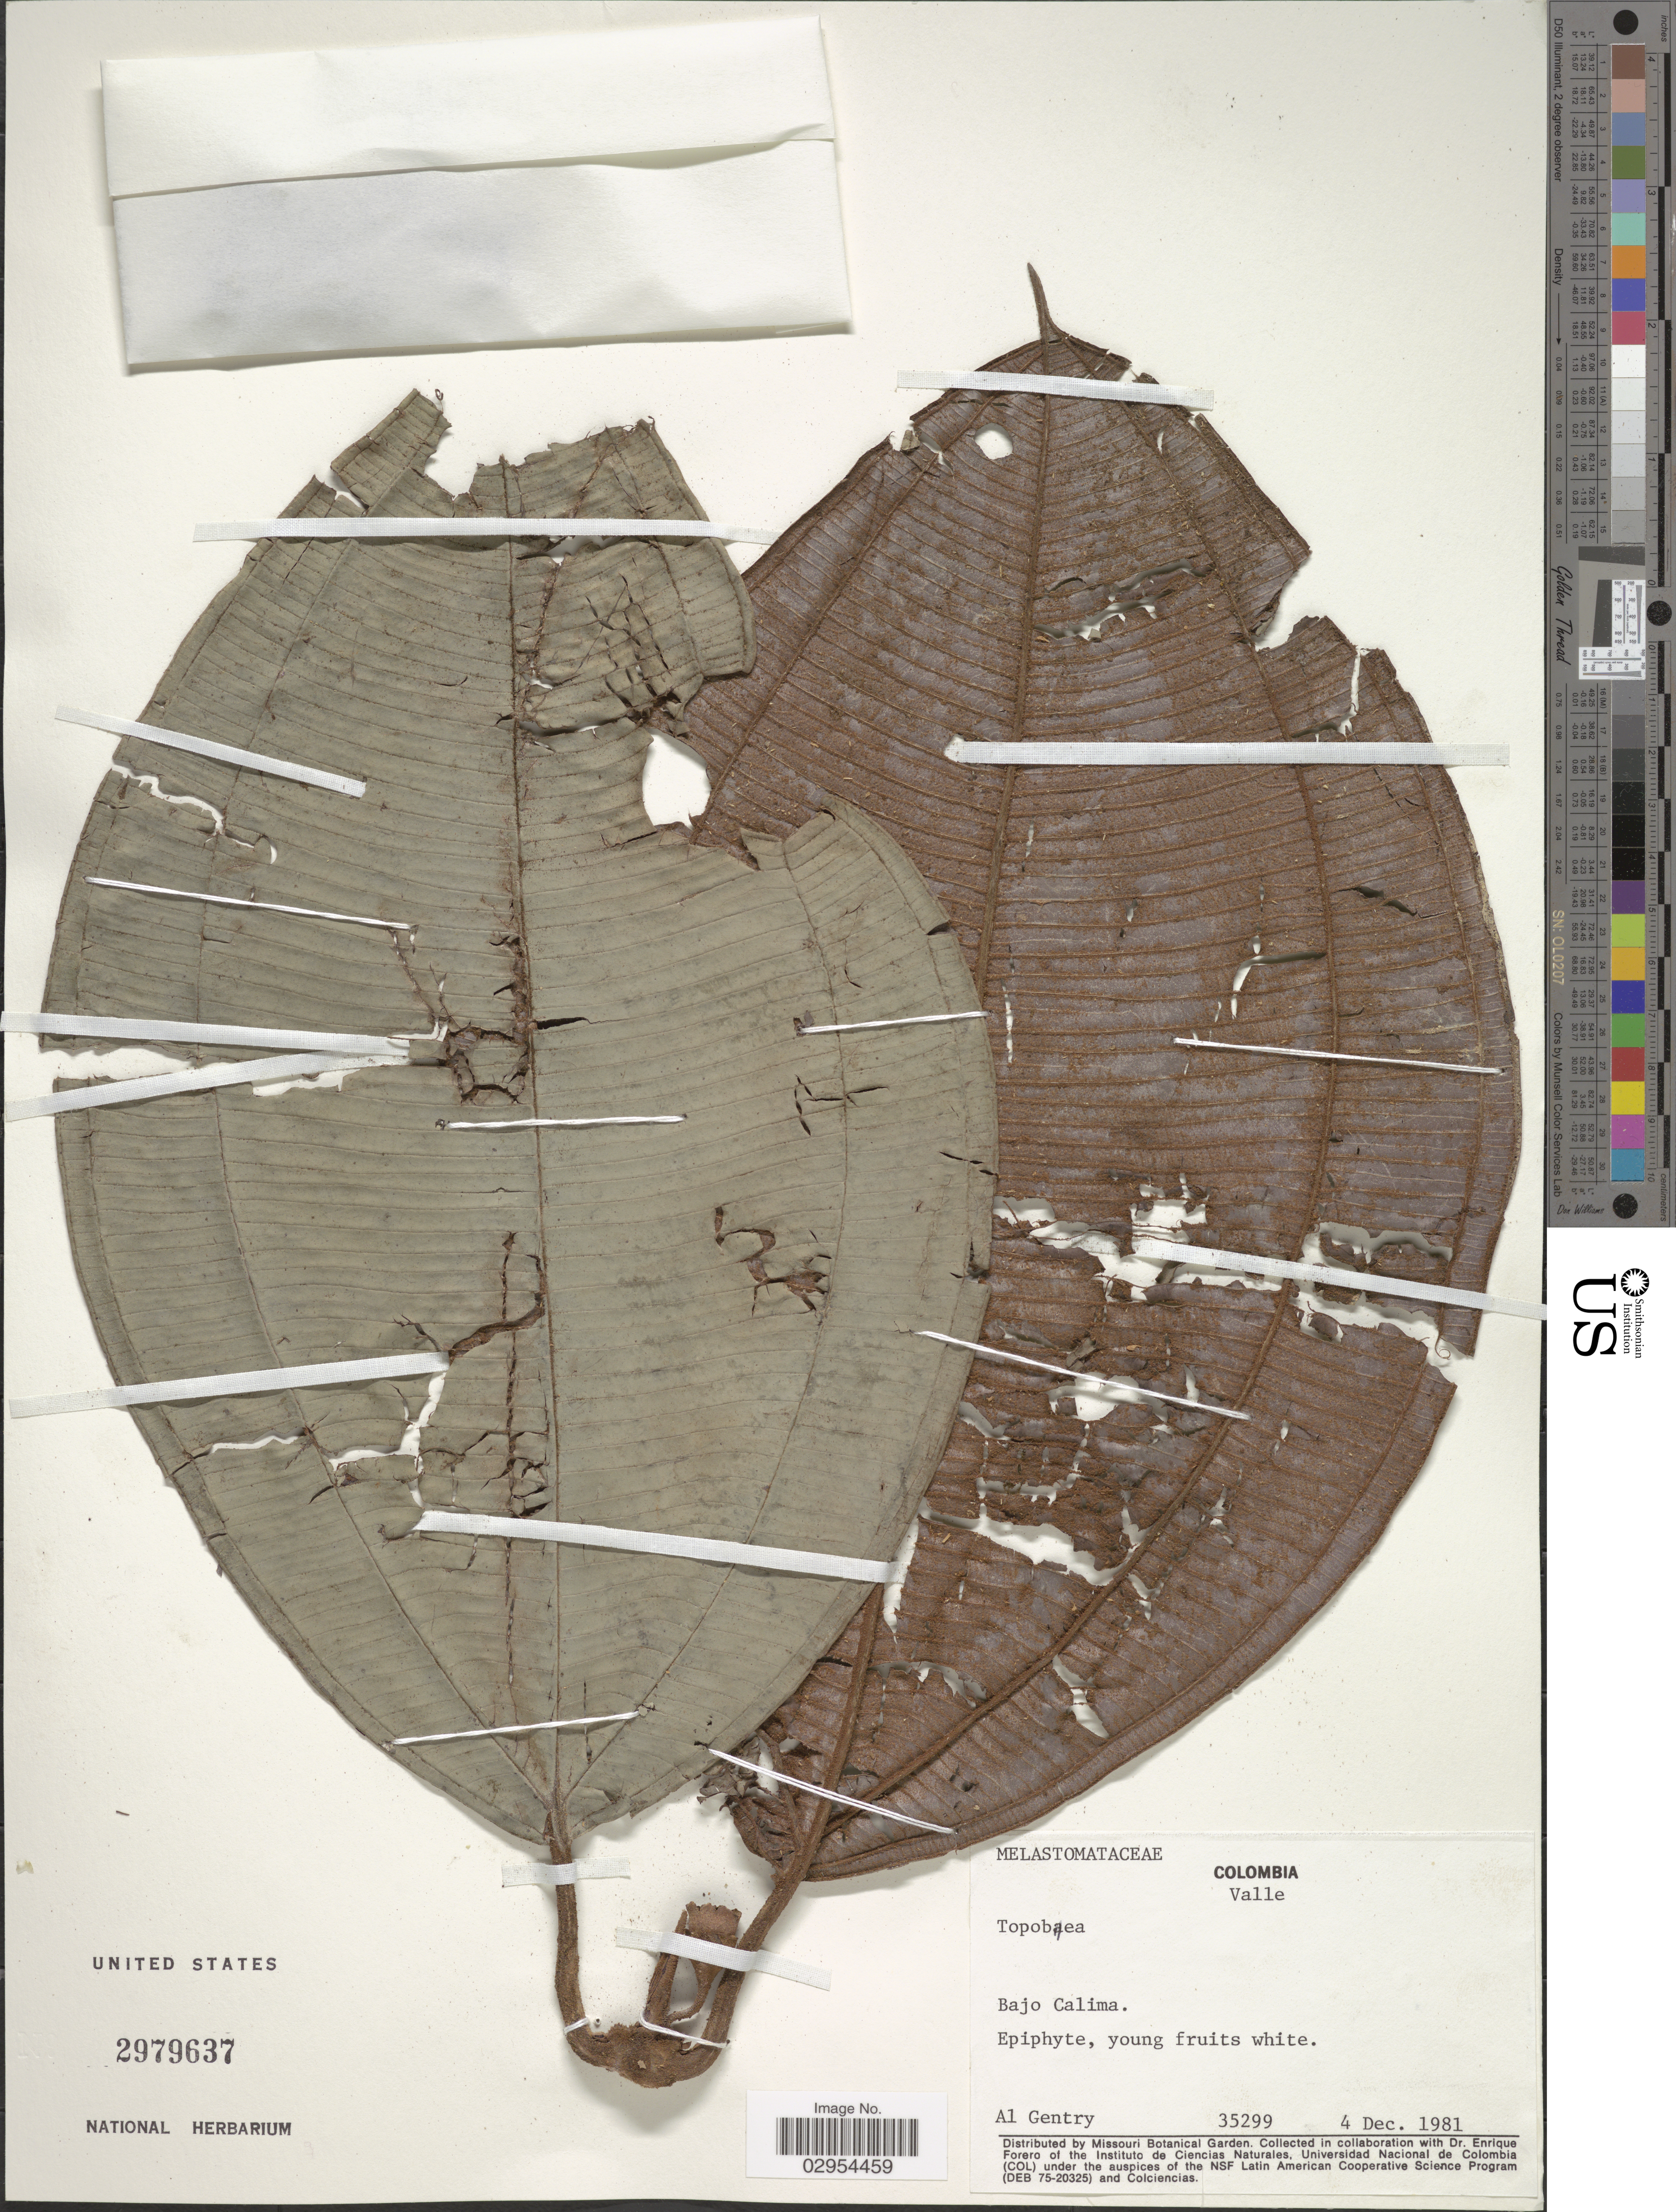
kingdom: Plantae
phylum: Tracheophyta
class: Magnoliopsida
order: Myrtales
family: Melastomataceae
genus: Topobea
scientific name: Topobea sp.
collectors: A. H. Gentry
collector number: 35299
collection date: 1981-12-04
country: Colombia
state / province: Valle del Cauca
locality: Valle. Bajo Calima.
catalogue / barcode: US 2979637